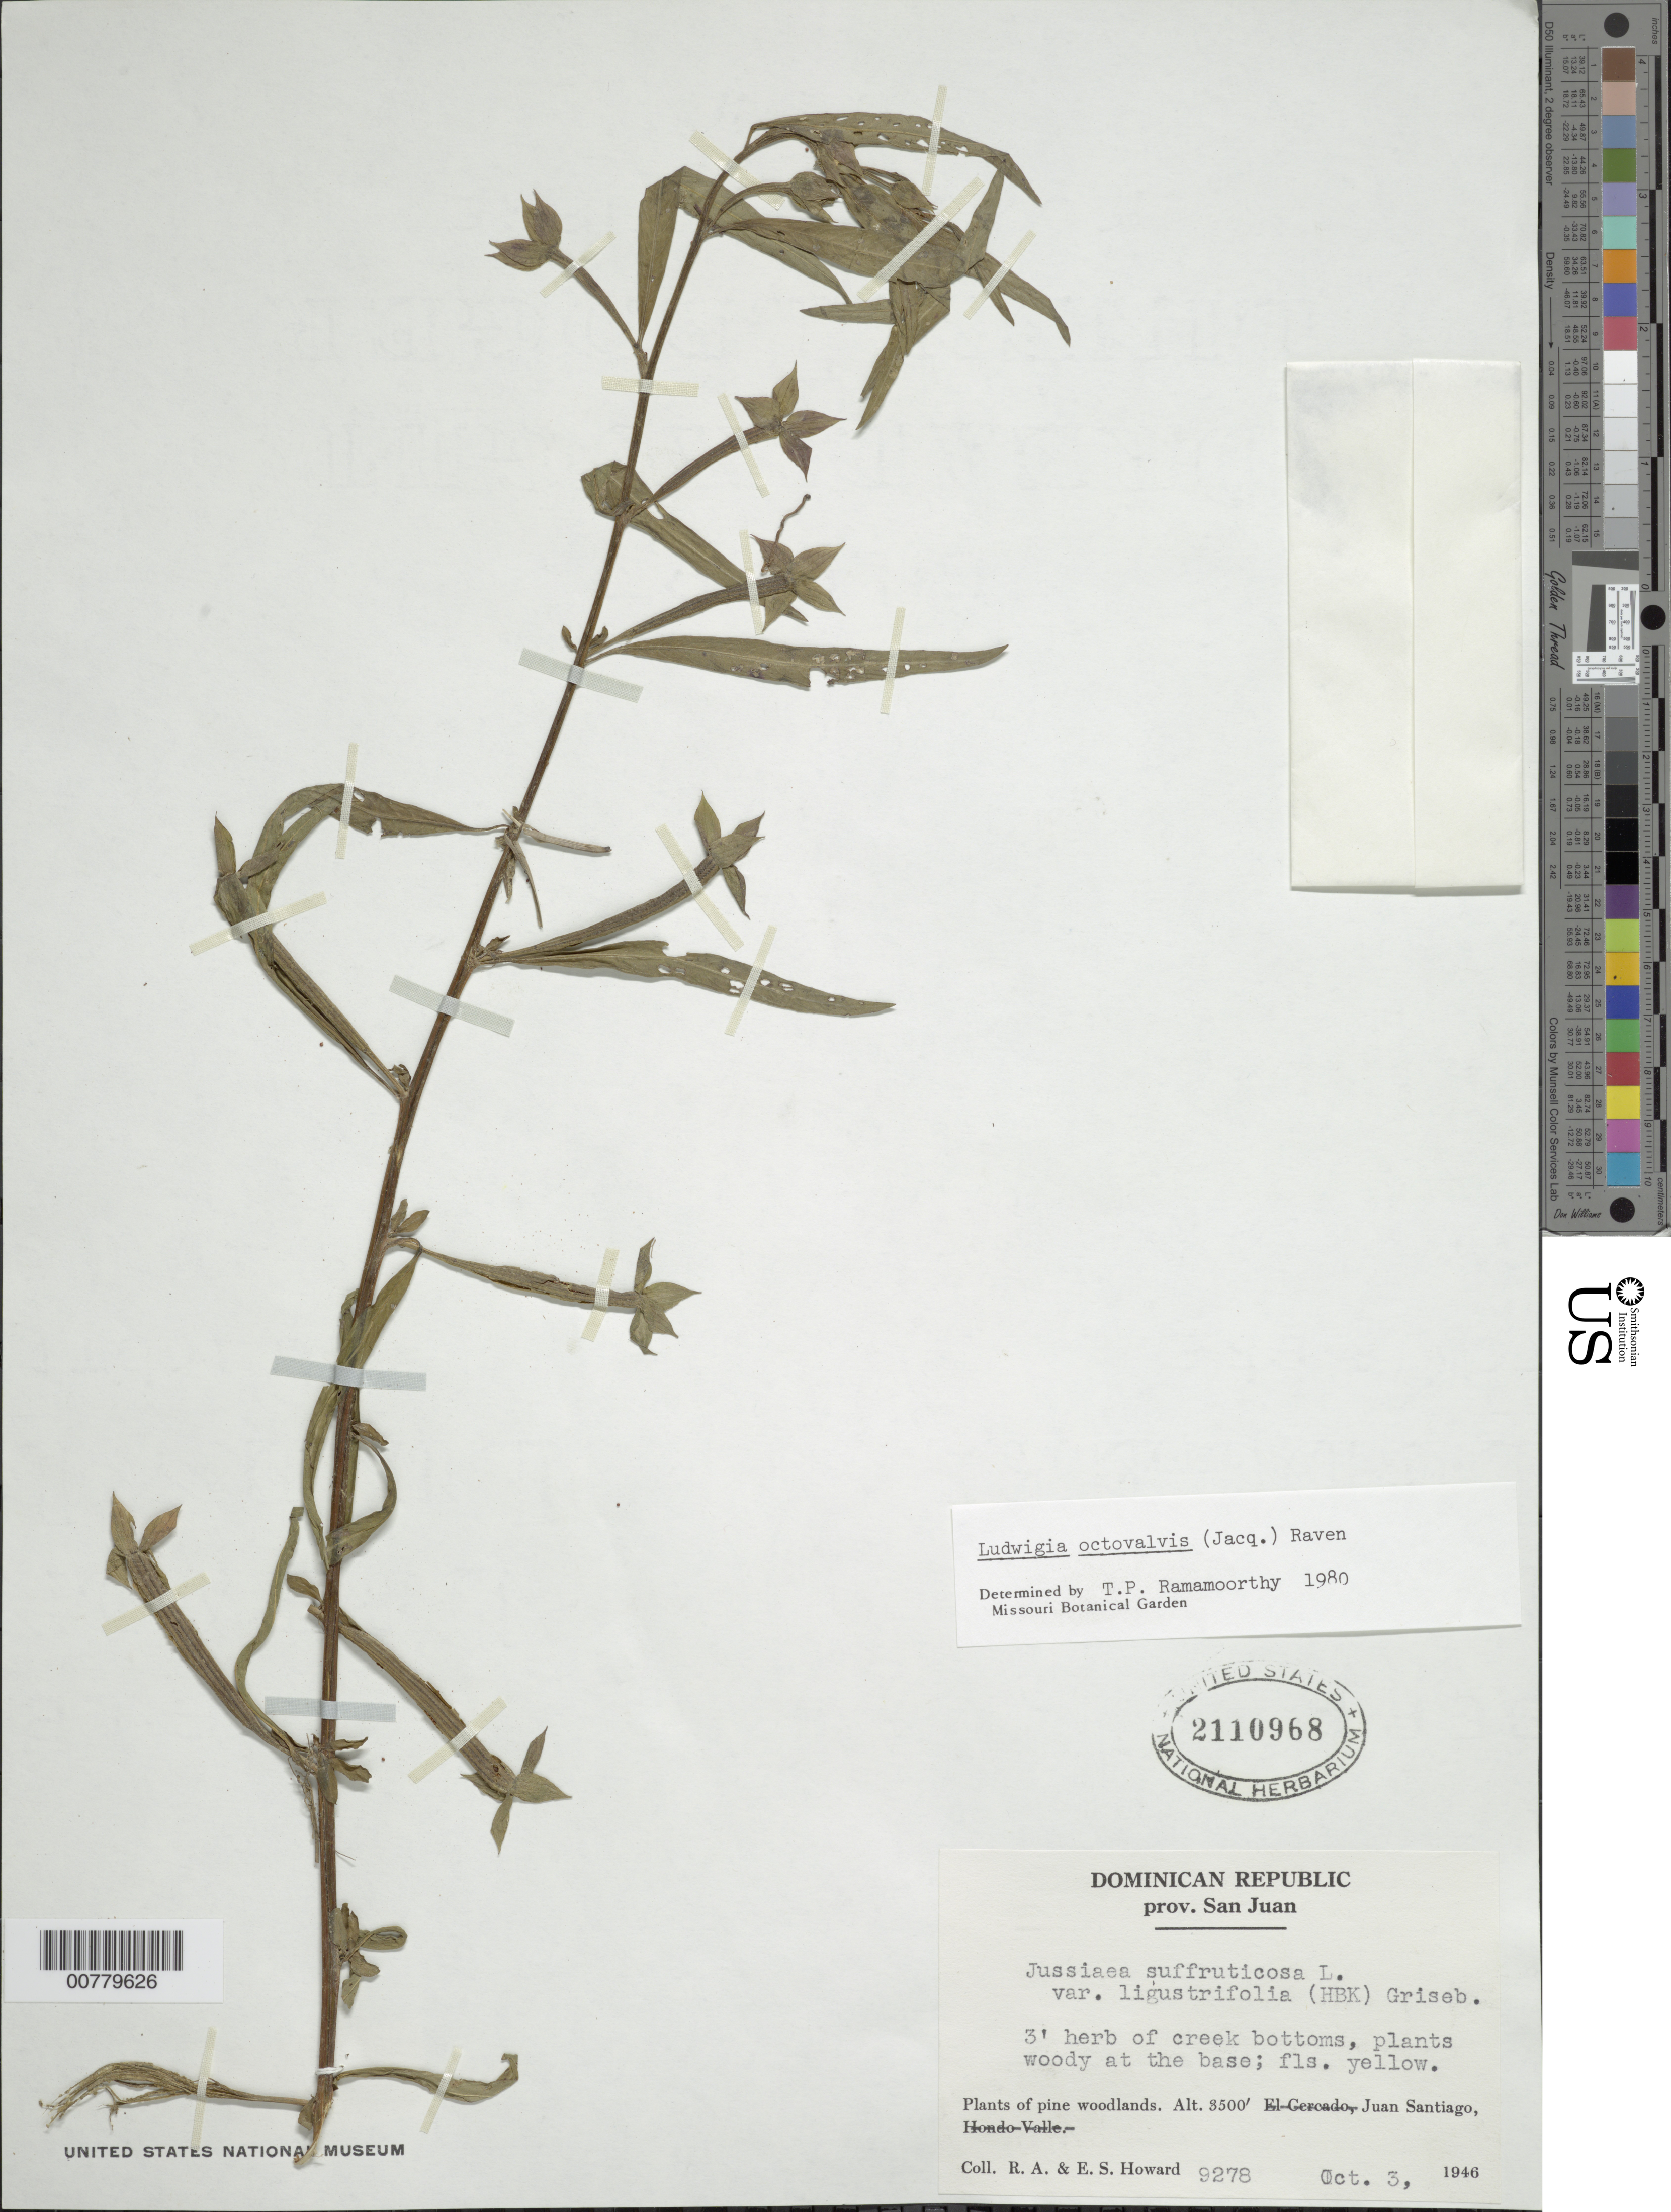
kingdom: Plantae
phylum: Tracheophyta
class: Magnoliopsida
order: Myrtales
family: Onagraceae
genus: Ludwigia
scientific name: Ludwigia octovalvis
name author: (Jacq.) P.H. Raven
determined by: Ramamoorthy, T. P.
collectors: R. A. Howard & E. S. Howard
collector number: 9278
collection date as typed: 03 Oct 1946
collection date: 1946-10-03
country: Dominican Republic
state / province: San Juan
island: Hispaniola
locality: Juan Santiago.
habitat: Pine woodlands, creeks bottoms.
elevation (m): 1067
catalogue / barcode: US 2110968